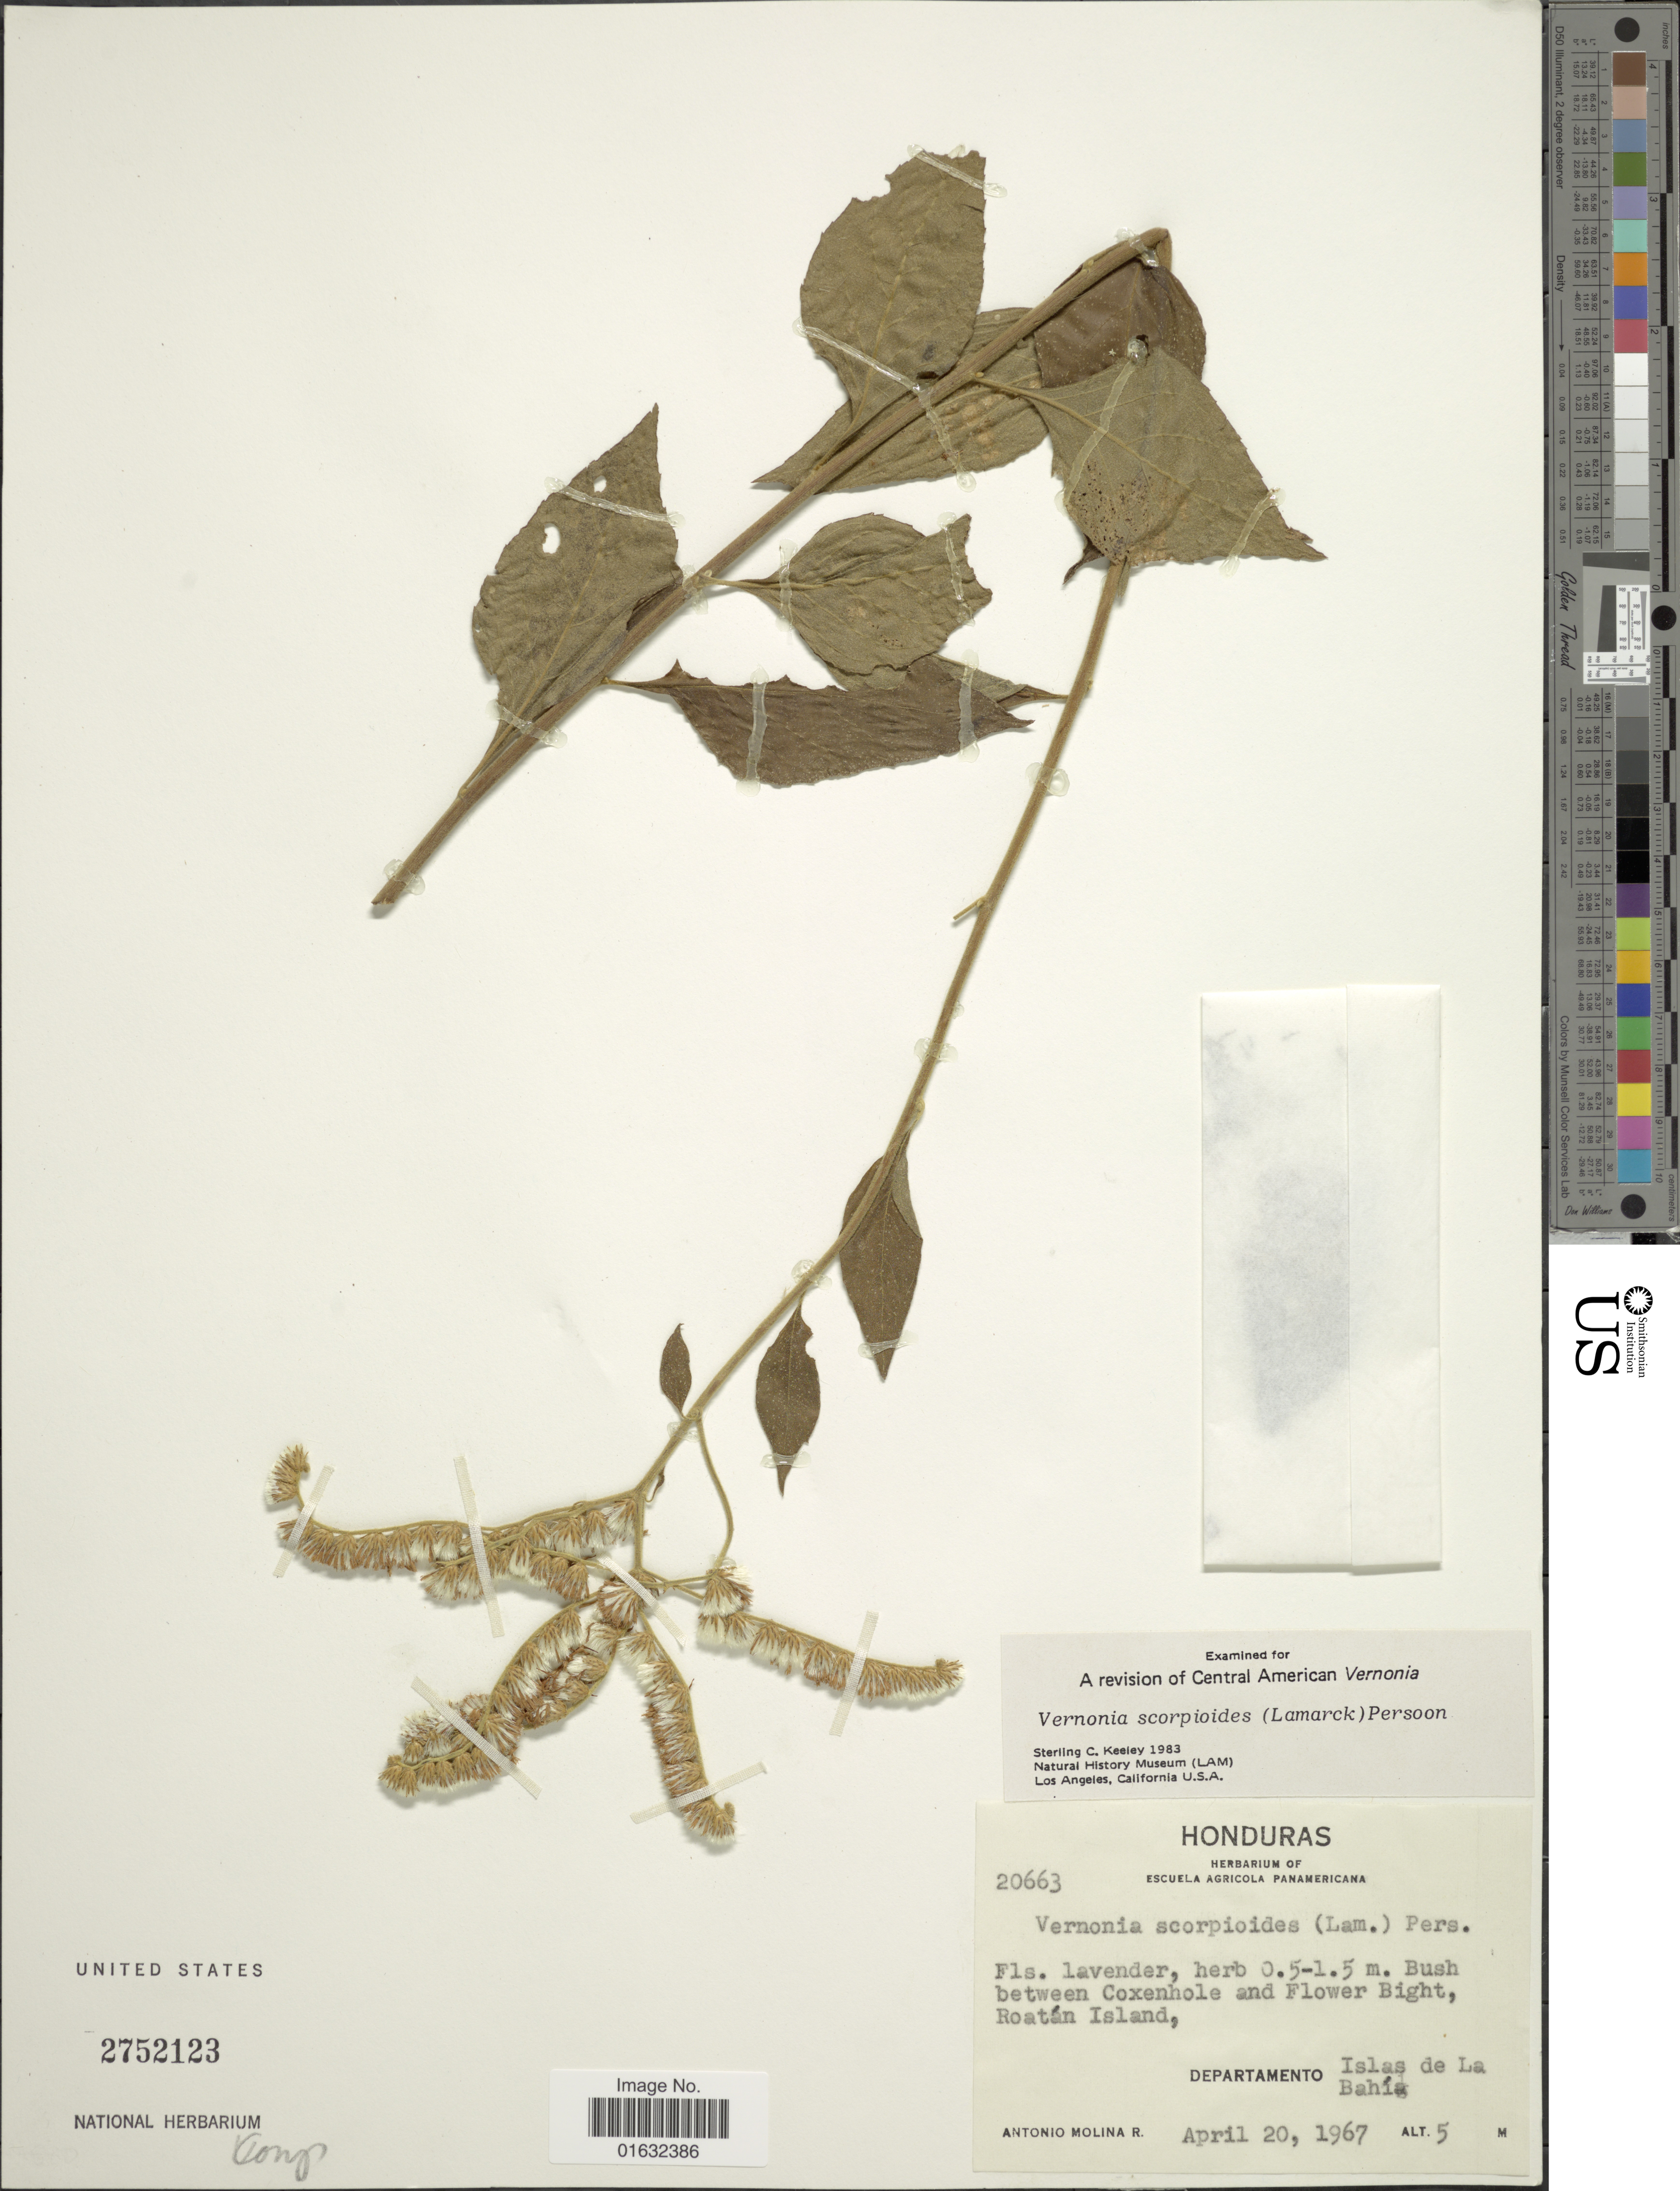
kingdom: Plantae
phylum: Tracheophyta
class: Magnoliopsida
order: Asterales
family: Asteraceae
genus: Cyrtocymura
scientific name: Cyrtocymura scorpioides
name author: (Lam.) H. Rob.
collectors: A. Molina R.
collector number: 20663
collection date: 1967-04-20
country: Honduras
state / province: Islas de la Bahía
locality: Bush between Coxenhole and Flower Bight, Roatán Island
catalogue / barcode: US 2752123